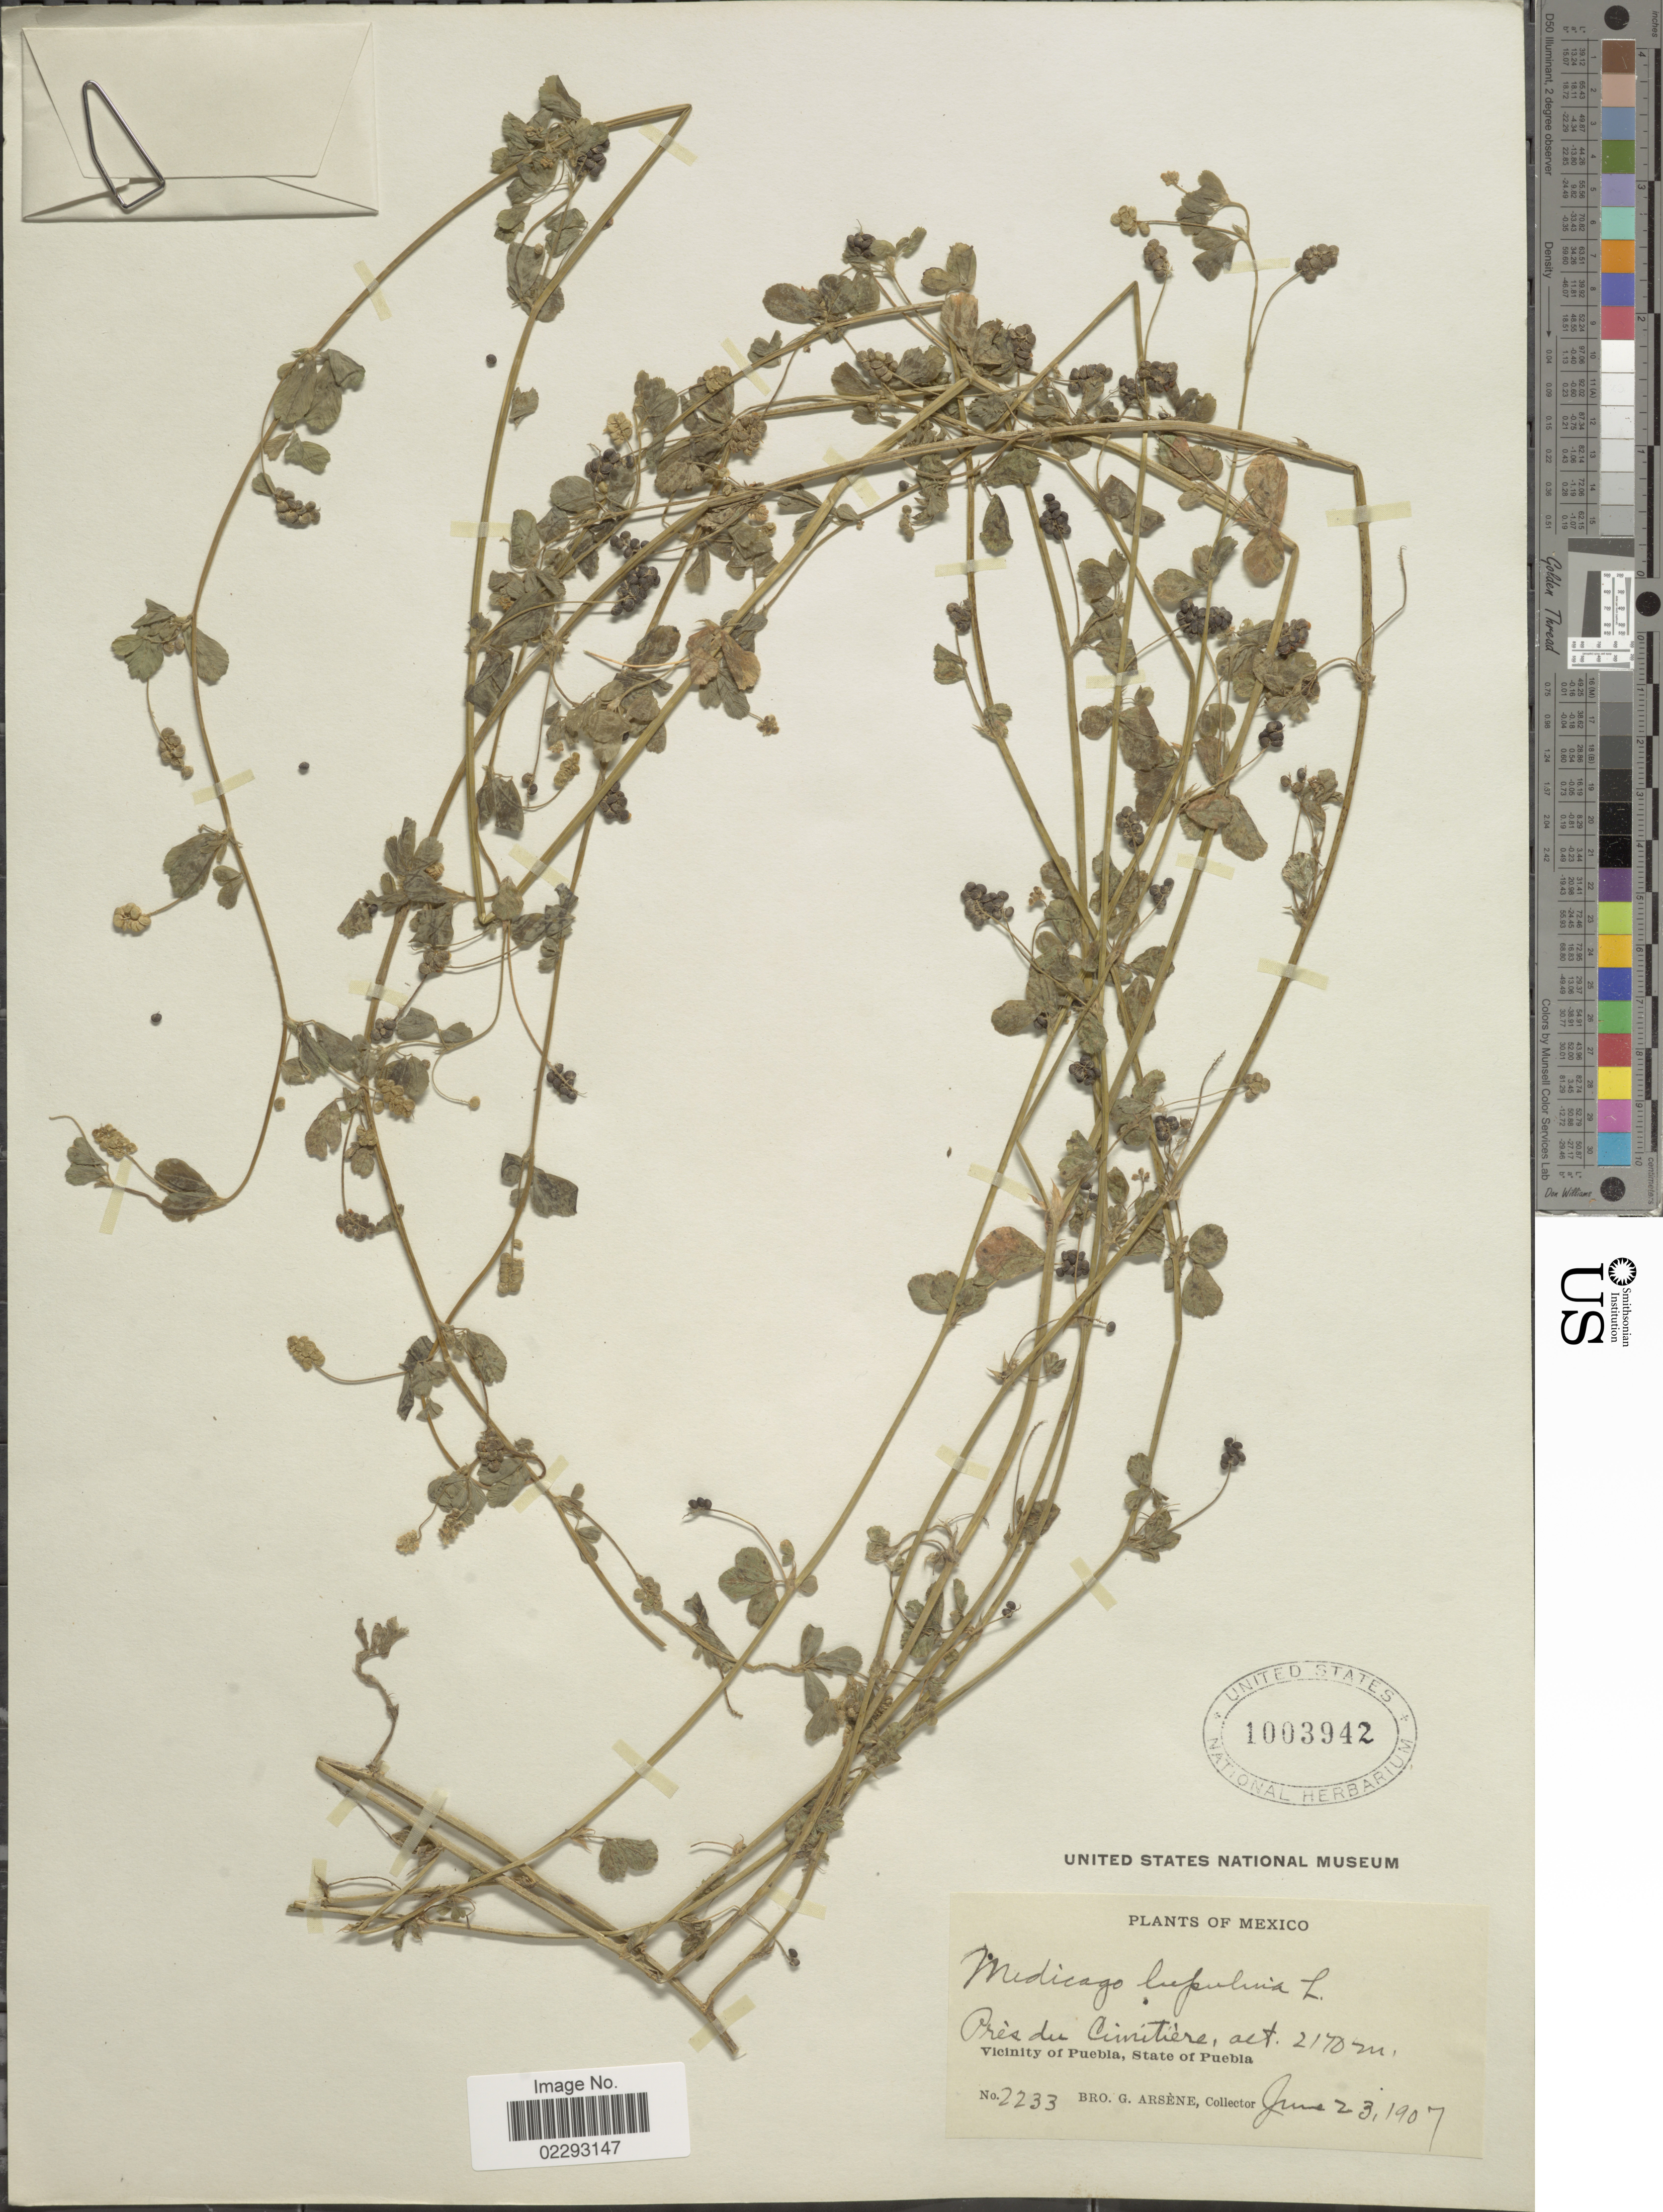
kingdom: Plantae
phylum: Tracheophyta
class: Magnoliopsida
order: Fabales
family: Fabaceae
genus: Medicago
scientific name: Medicago lupulina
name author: L.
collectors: Bro. G. Arsène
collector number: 2233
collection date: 1907-06-23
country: Mexico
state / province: Puebla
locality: Prés du cinitiére [Near cemetary] - vicinity of Puebla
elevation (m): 2170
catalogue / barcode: US 1003942